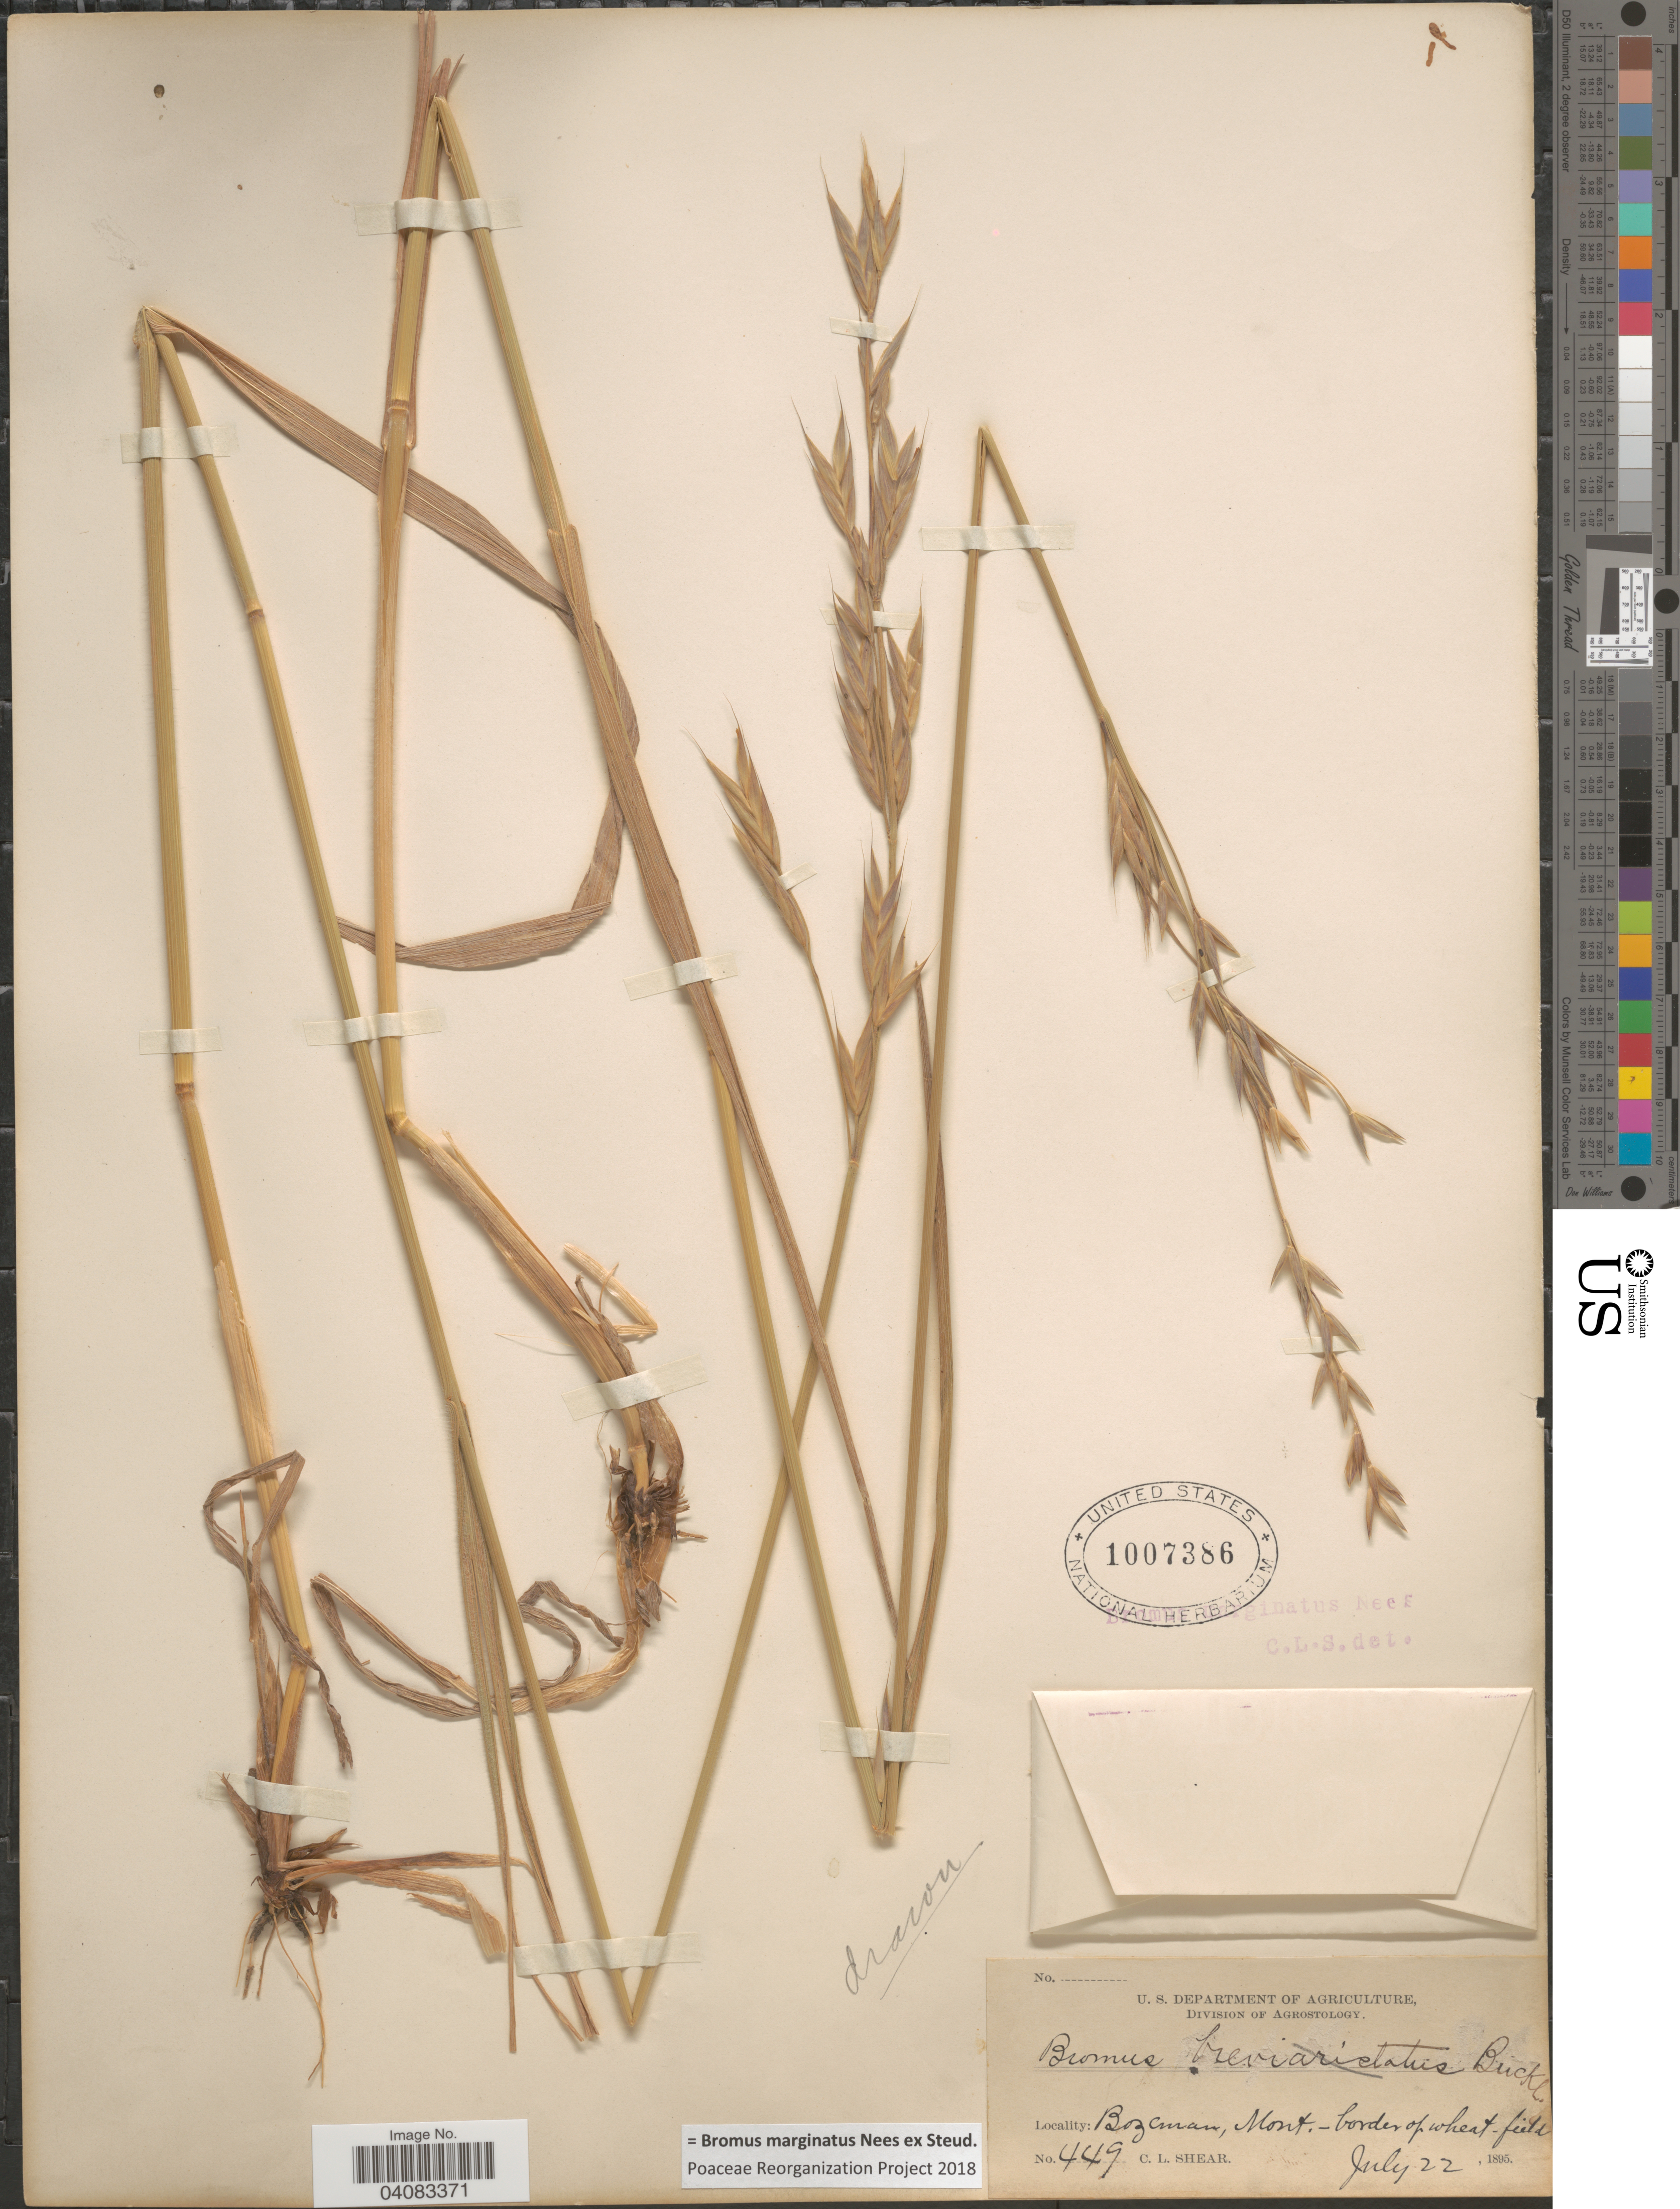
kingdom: Plantae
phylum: Tracheophyta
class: Liliopsida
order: Poales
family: Poaceae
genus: Bromus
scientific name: Bromus marginatus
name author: Nees ex Steud.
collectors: C. L. Shear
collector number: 449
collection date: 1895-07-22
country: United States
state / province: Montana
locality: Bozeman, border of wheat field.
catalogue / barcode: US 1007386